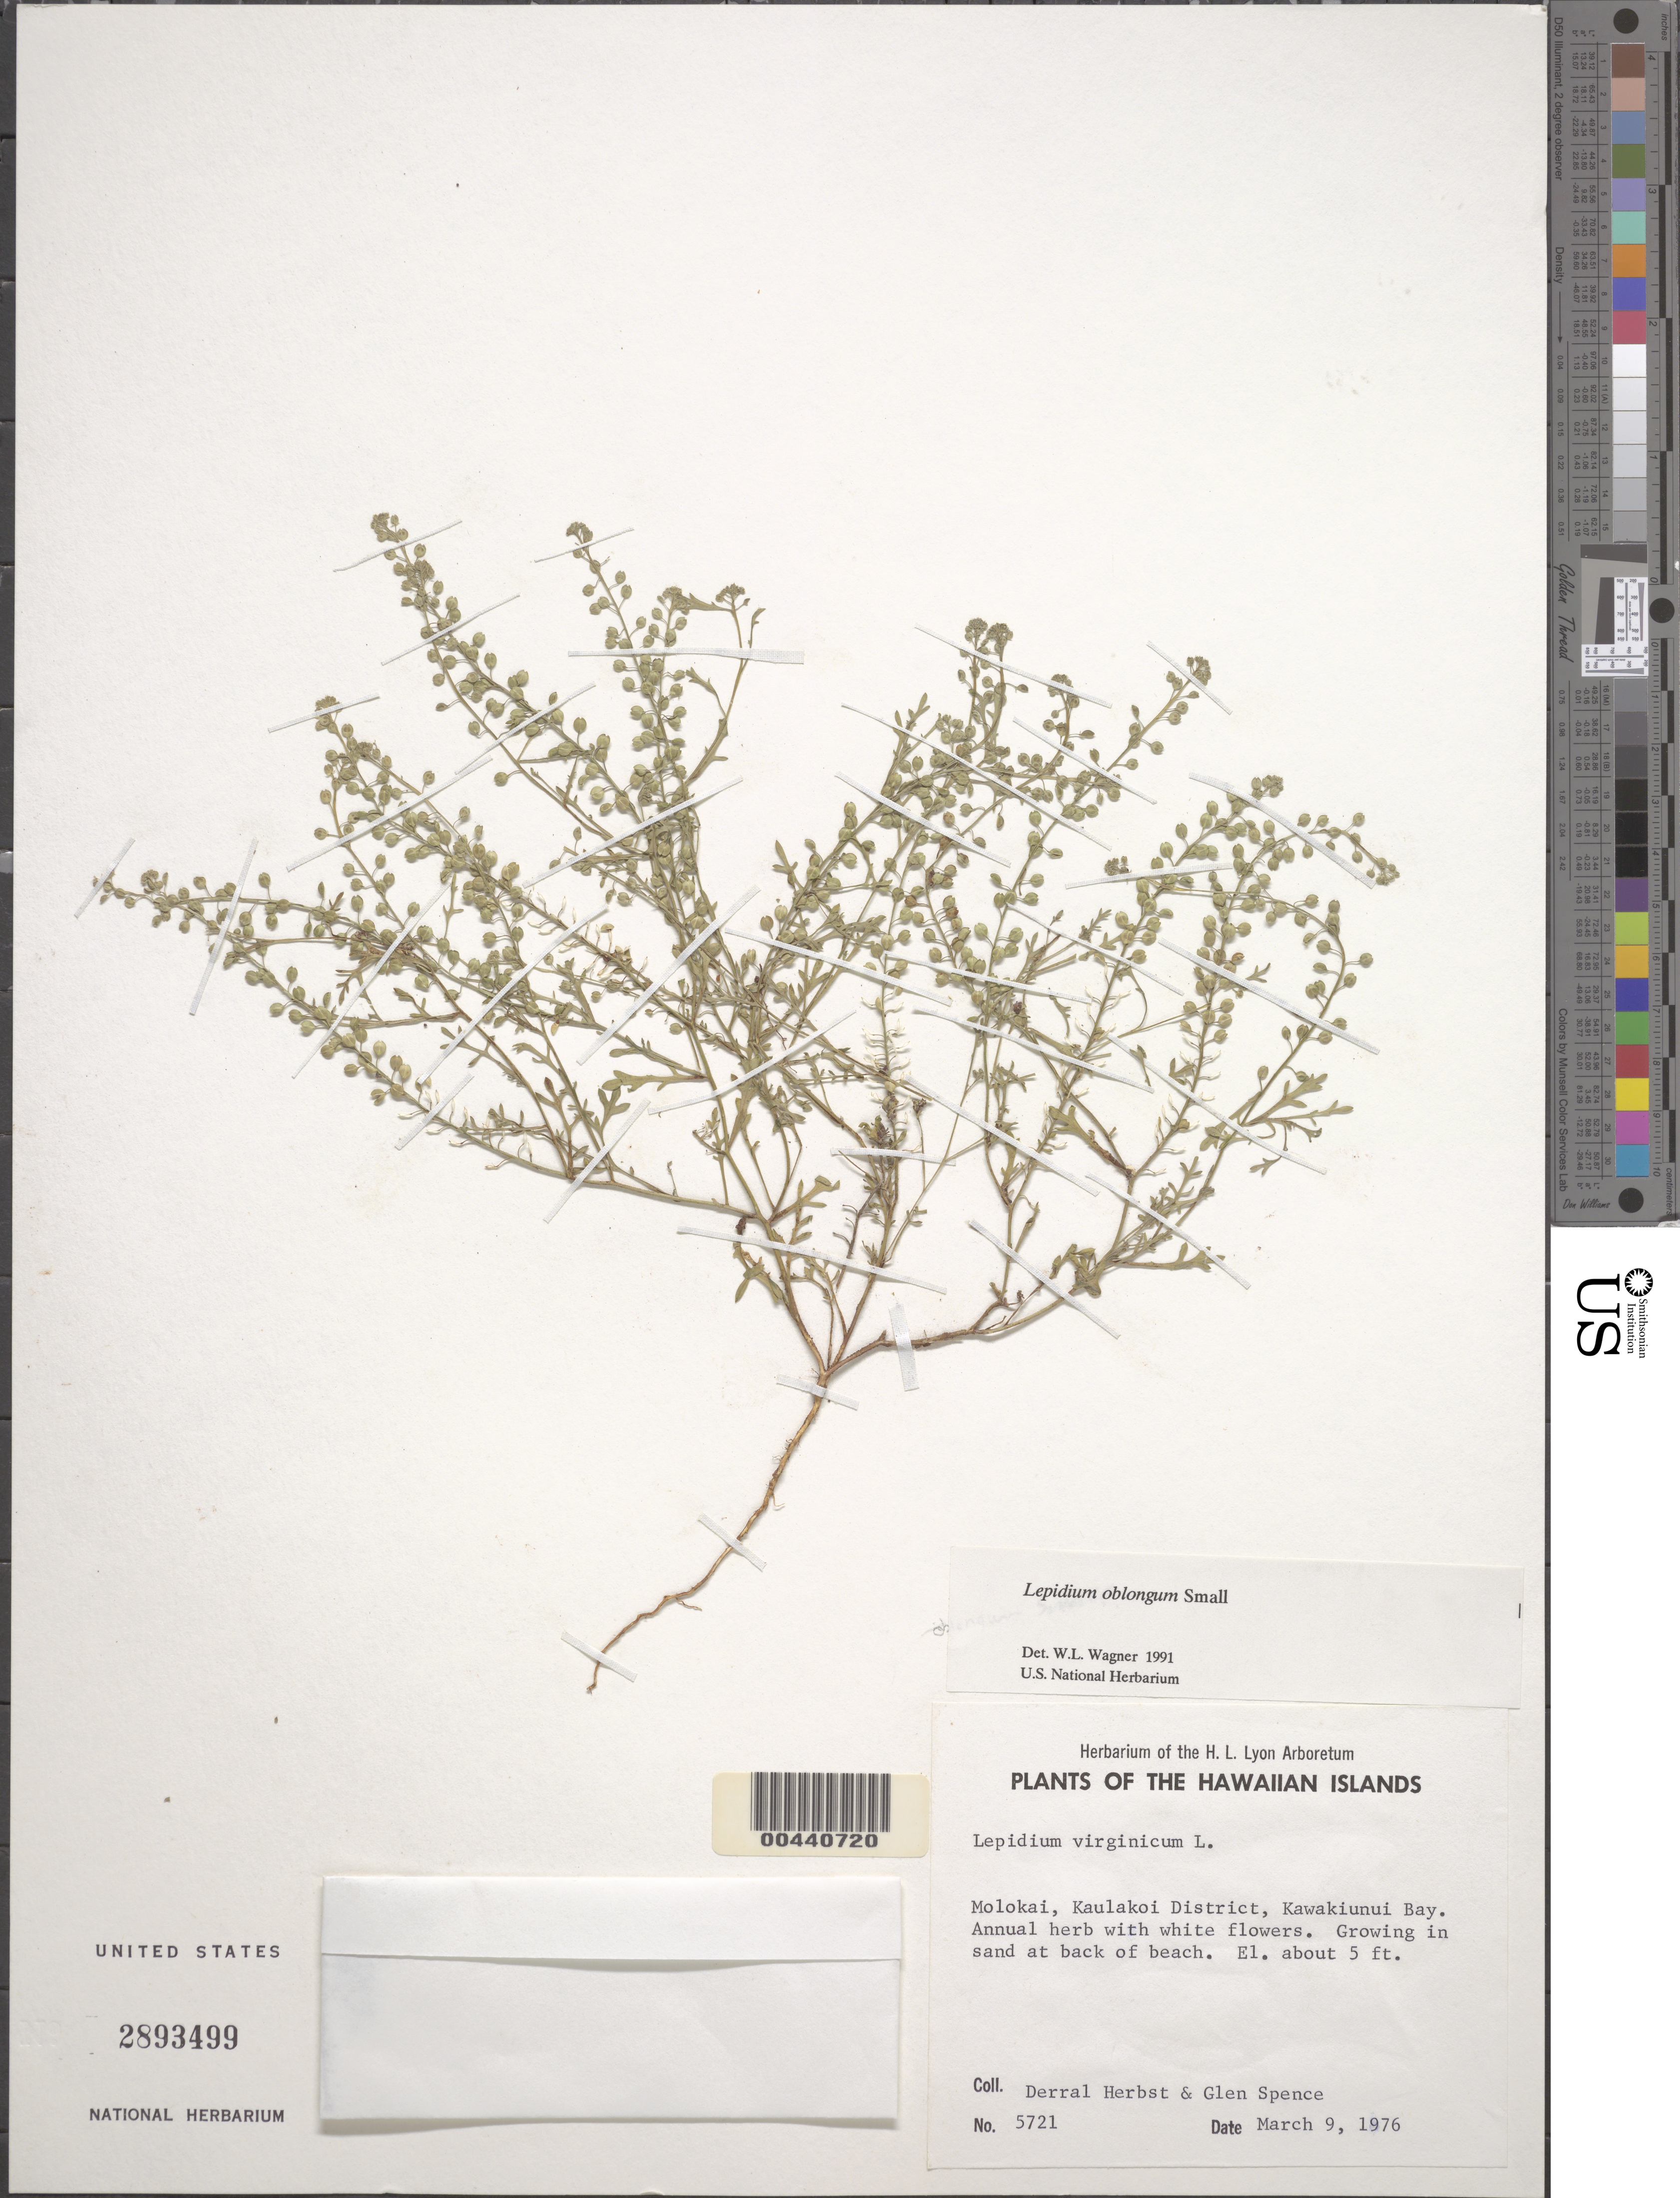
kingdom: Plantae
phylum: Tracheophyta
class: Magnoliopsida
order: Brassicales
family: Brassicaceae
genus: Lepidium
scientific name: Lepidium oblongum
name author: Small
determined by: Wagner, W. L., (BOT), Smithsonian Institution - National Museum of Natural History (UNITED STATES)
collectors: D. R. Herbst & G. Spence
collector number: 5721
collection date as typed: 9 Mar 1976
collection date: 1976-03-09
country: United States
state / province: Hawaii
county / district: Maui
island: Moloka'i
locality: Kaulakoi District, Kawakiunui Bay, at back of beach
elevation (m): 2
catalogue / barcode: US 2893499